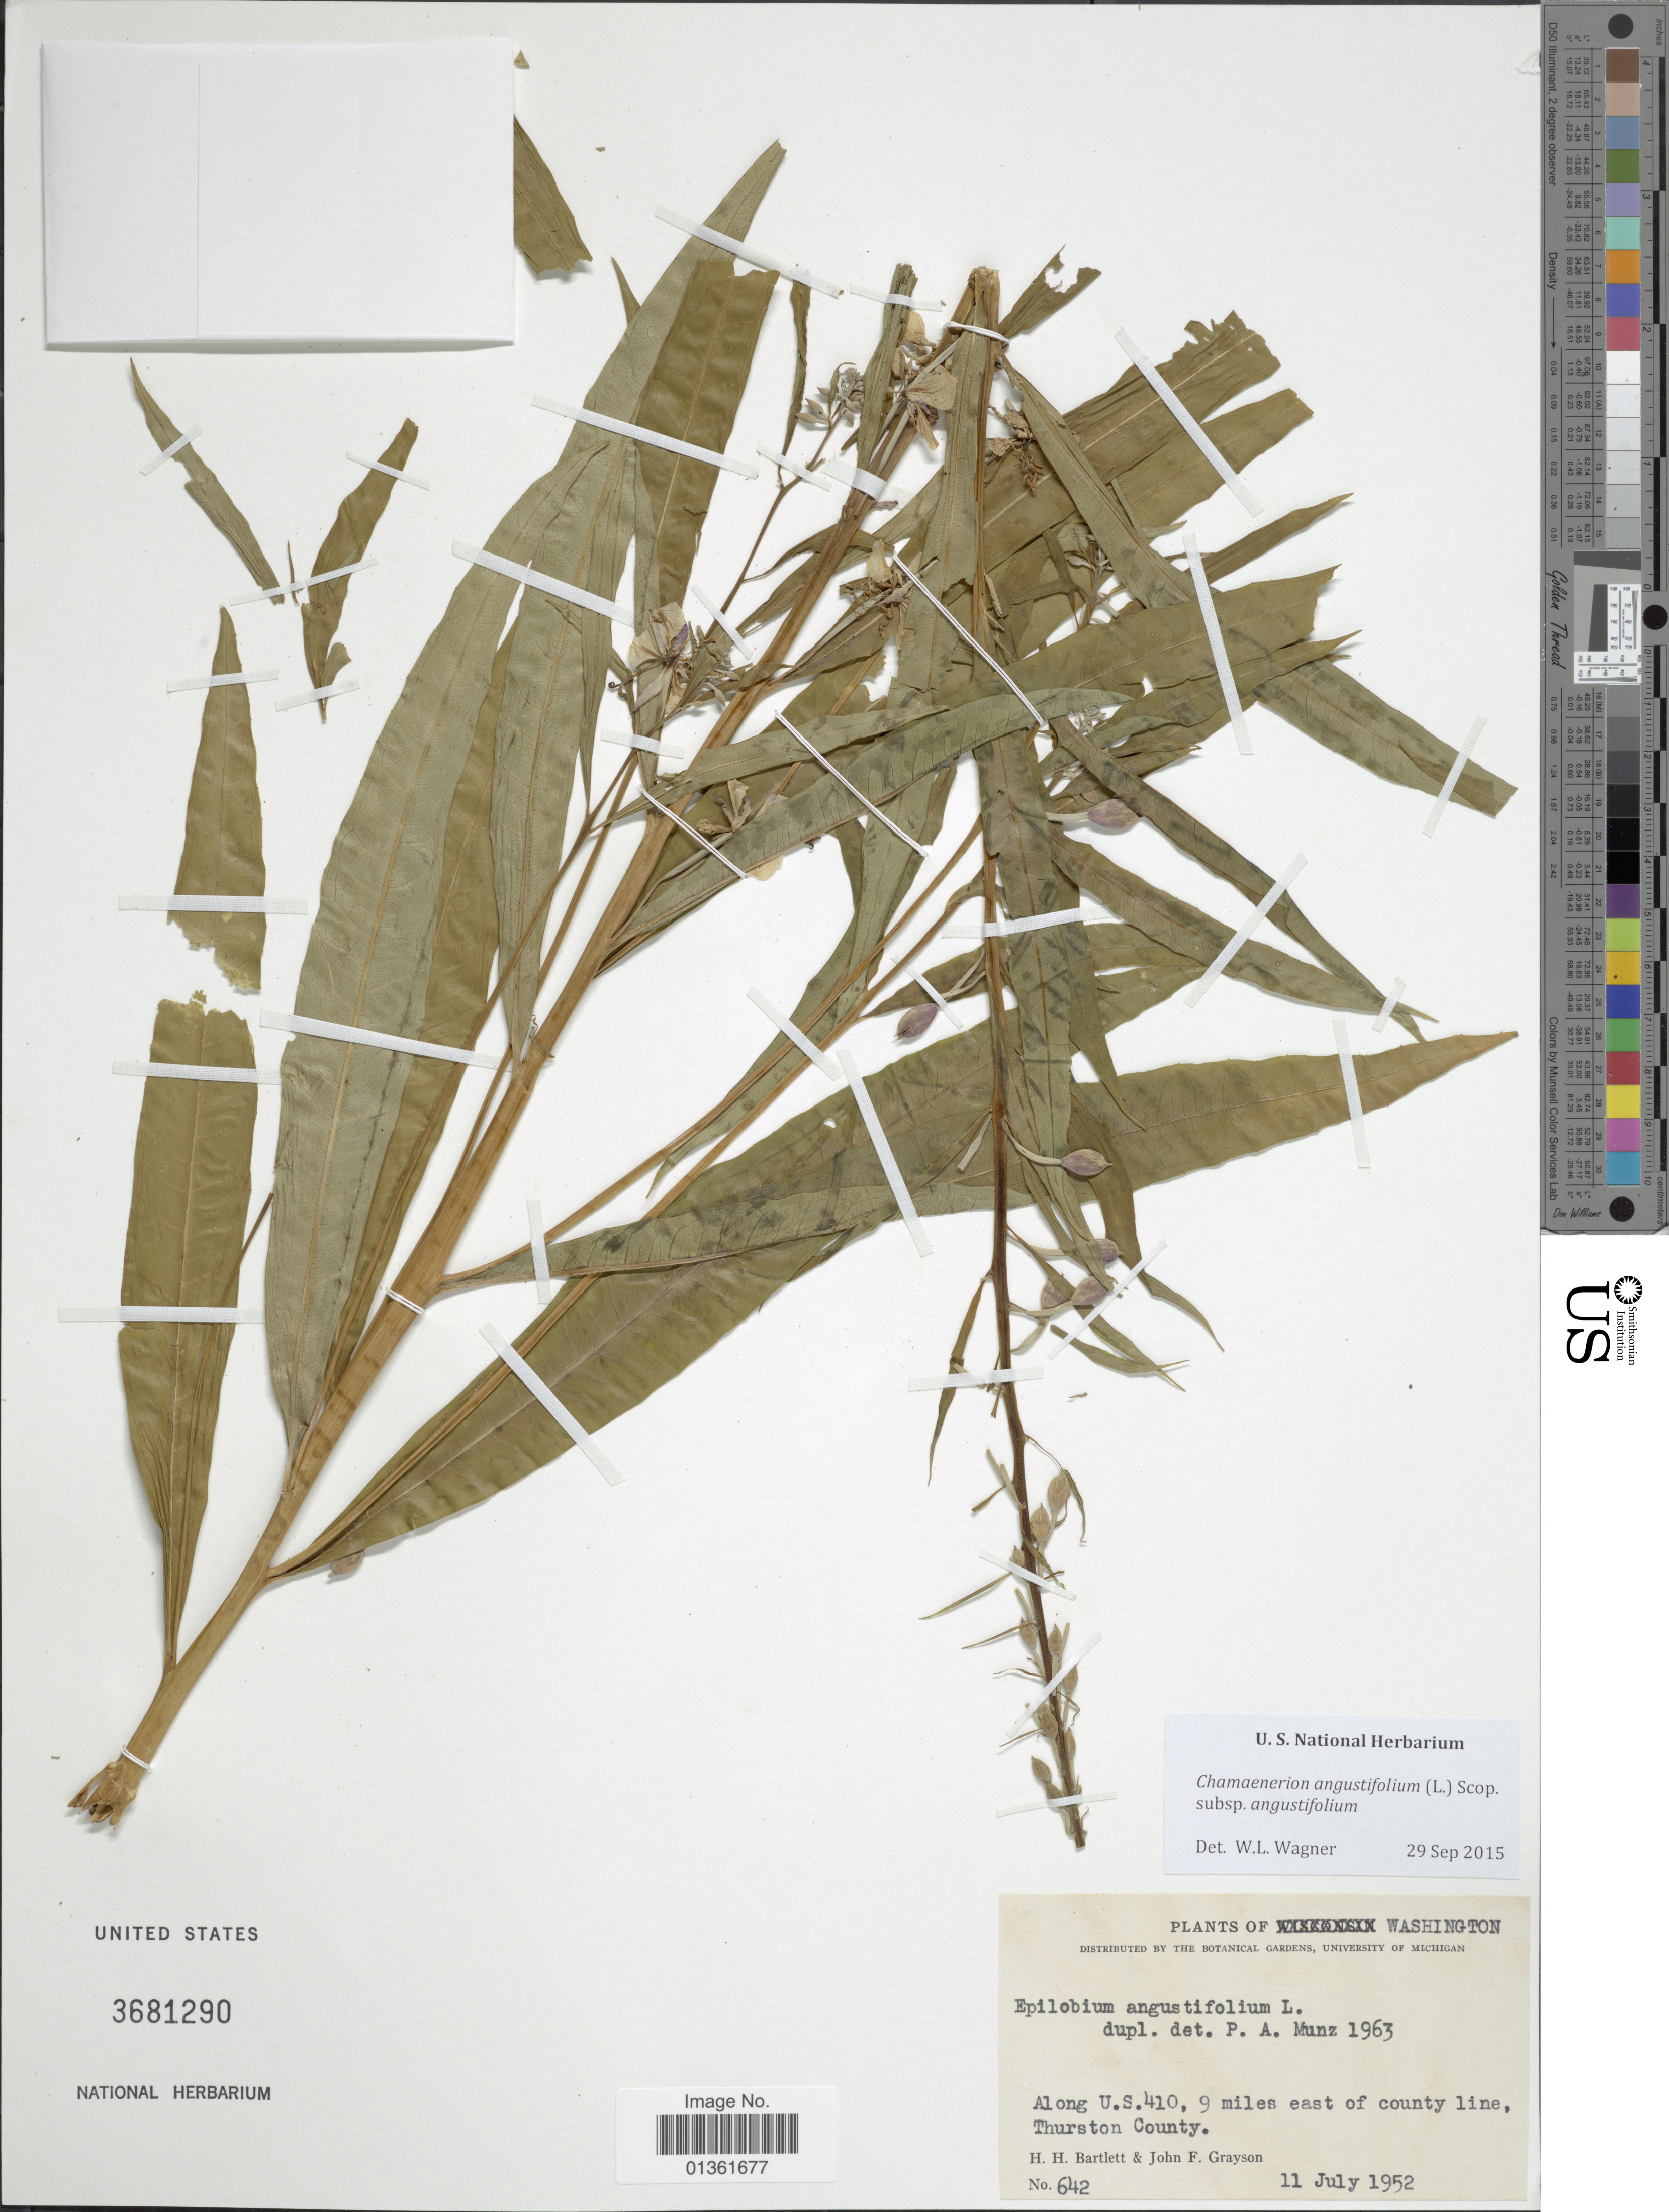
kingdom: Plantae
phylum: Tracheophyta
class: Magnoliopsida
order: Myrtales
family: Onagraceae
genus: Chamaenerion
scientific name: Chamaenerion angustifolium subsp. angustifolium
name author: (L.) Scop.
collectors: H. H. Bartlett & J. Grayson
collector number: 642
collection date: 1952-07-11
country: United States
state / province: Washington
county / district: Thurston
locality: Along U.S. 410, 9 miles east of county line, Thurston County.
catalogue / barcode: US 3681290